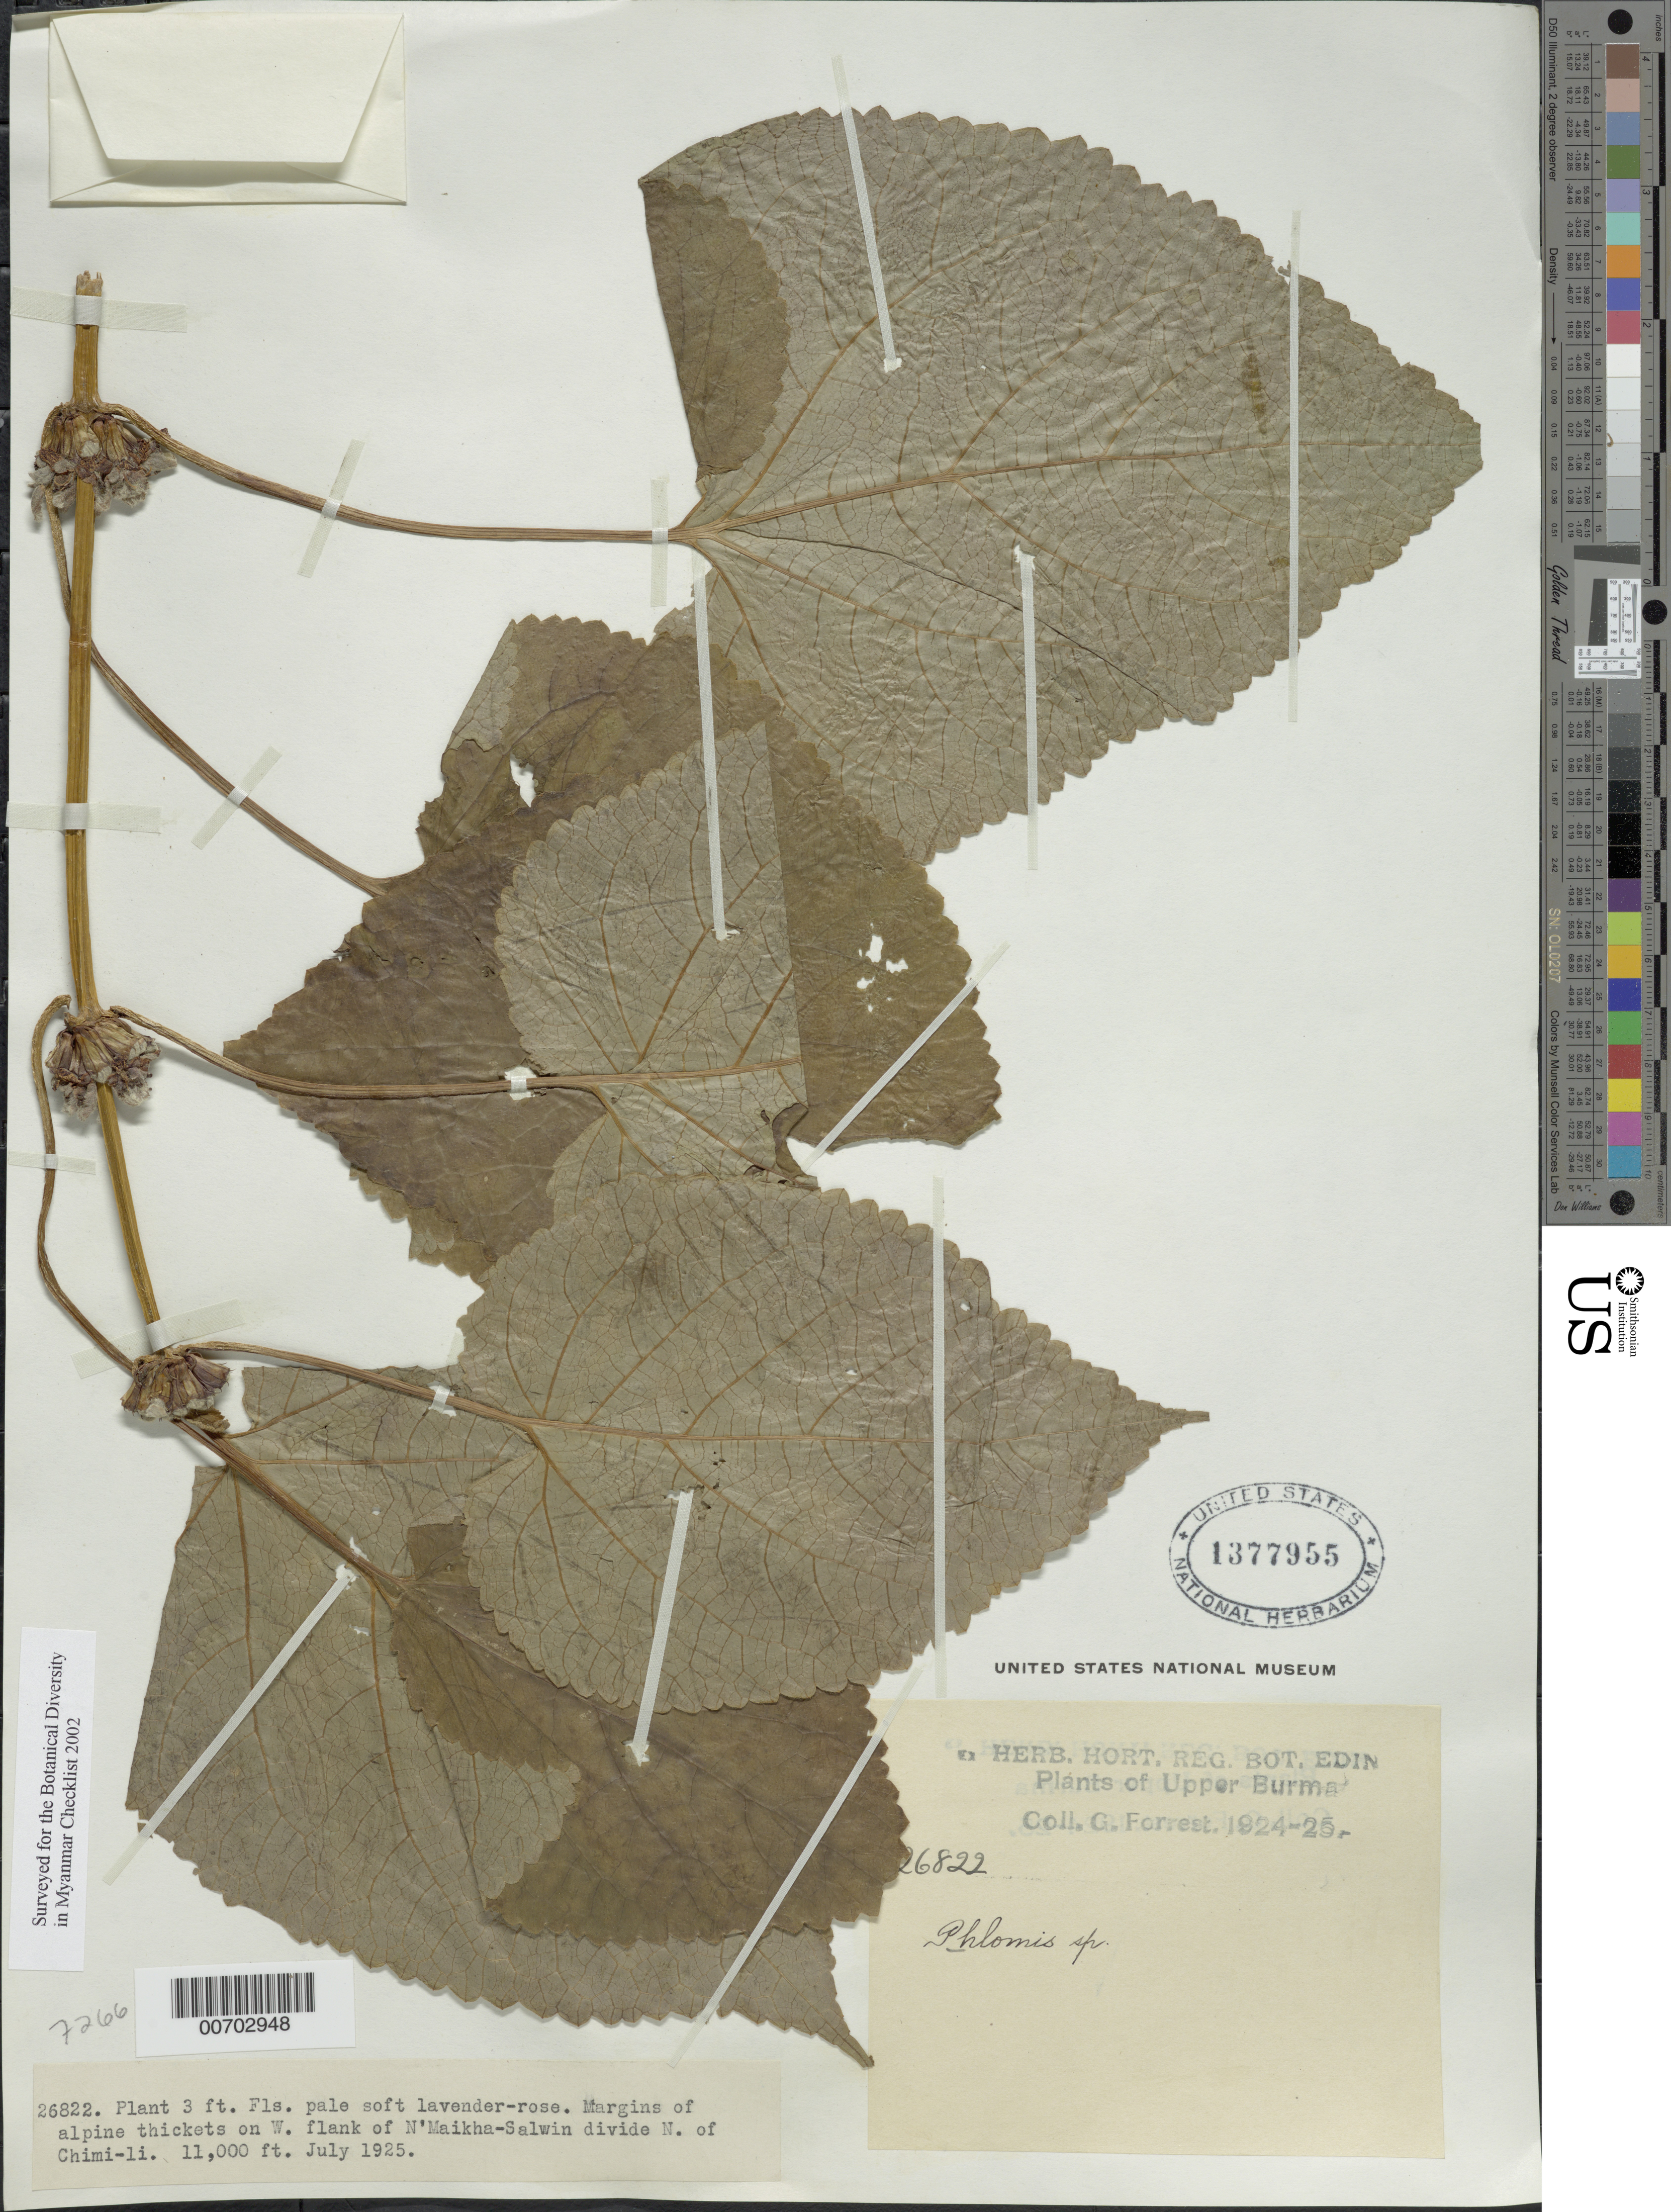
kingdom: Plantae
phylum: Tracheophyta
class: Magnoliopsida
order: Lamiales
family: Lamiaceae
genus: Phlomis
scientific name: Phlomis sp.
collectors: G. Forrest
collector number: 26822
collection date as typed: Jul 1925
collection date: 1925-07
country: Myanmar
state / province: Kachin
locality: N'Maikha-Salwin Divide, N of Chimi-li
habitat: Margins of alpine thickets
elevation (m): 3353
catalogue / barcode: US 1377955